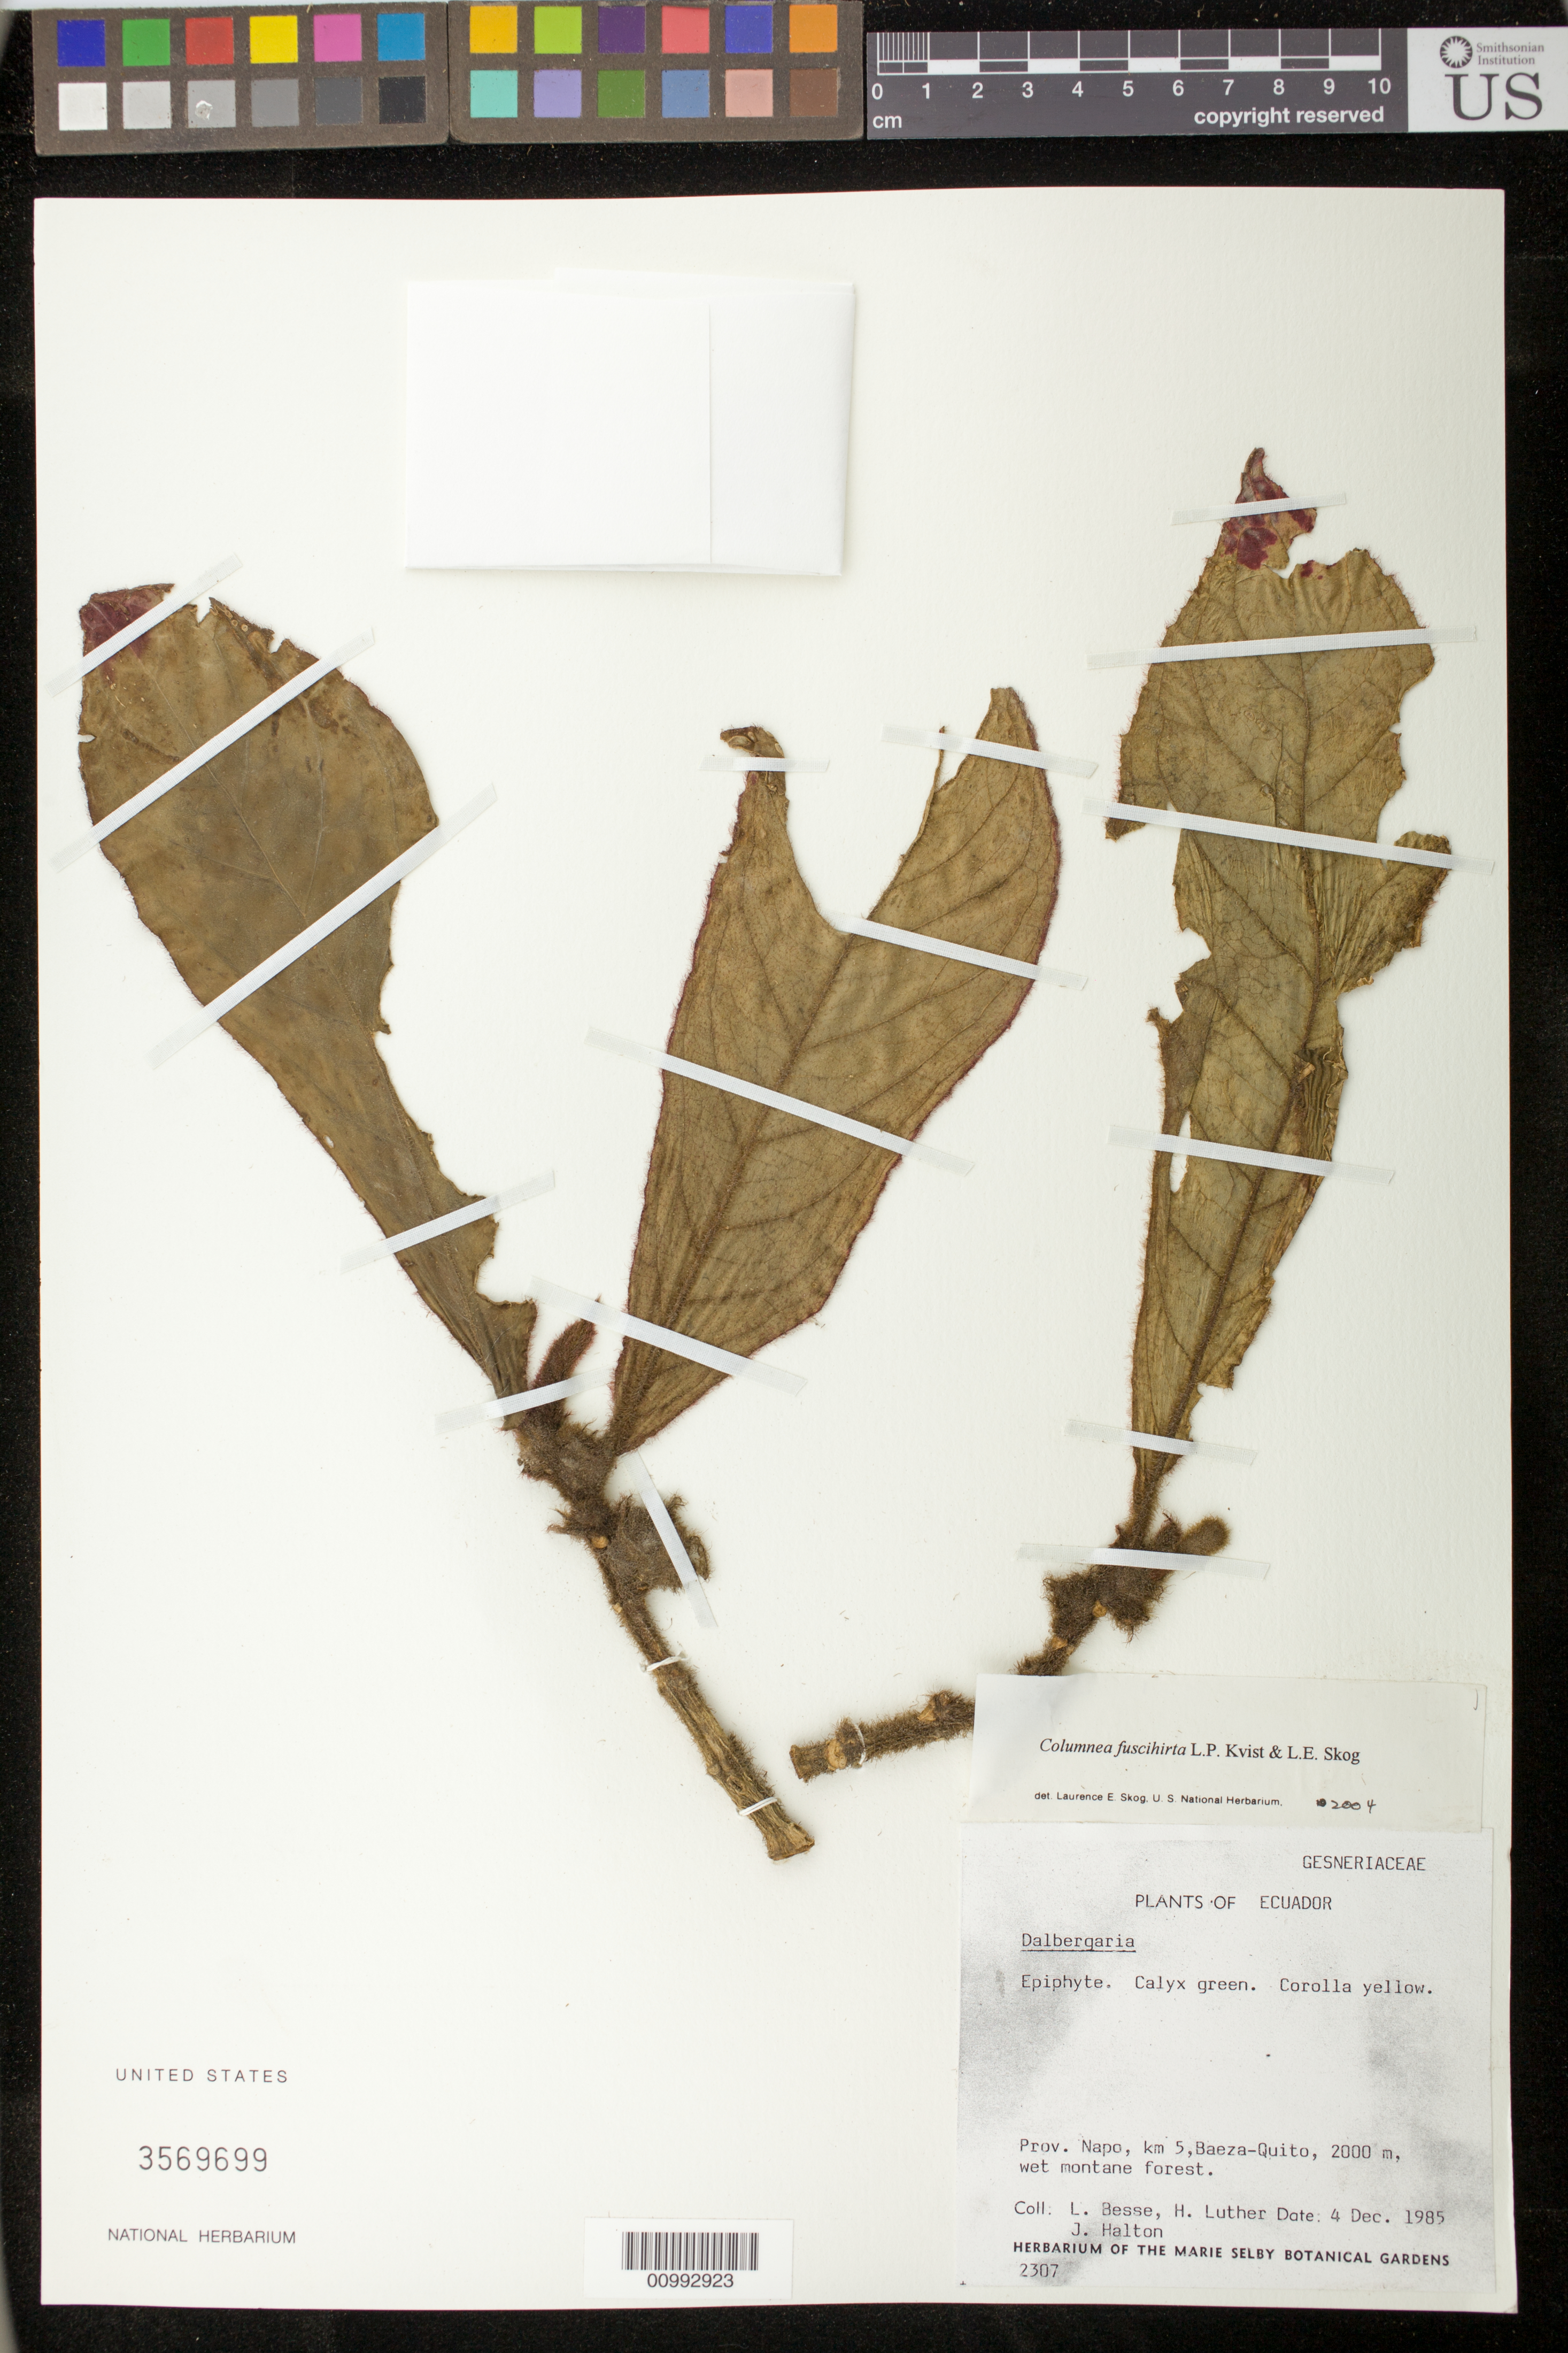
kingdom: Plantae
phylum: Tracheophyta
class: Magnoliopsida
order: Lamiales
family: Gesneriaceae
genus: Columnea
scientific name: Columnea fuscihirta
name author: L.P. Kvist & L.E. Skog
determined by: Skog, Laurence E.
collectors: L. Besse, A. Besse, Harry E. Luther & J. Halton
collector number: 2307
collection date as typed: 04 Dec 1985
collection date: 1985-12-04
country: Ecuador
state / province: Napo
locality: Km 5 Baeza - Quito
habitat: Wet montane forest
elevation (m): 2000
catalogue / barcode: US 3569699